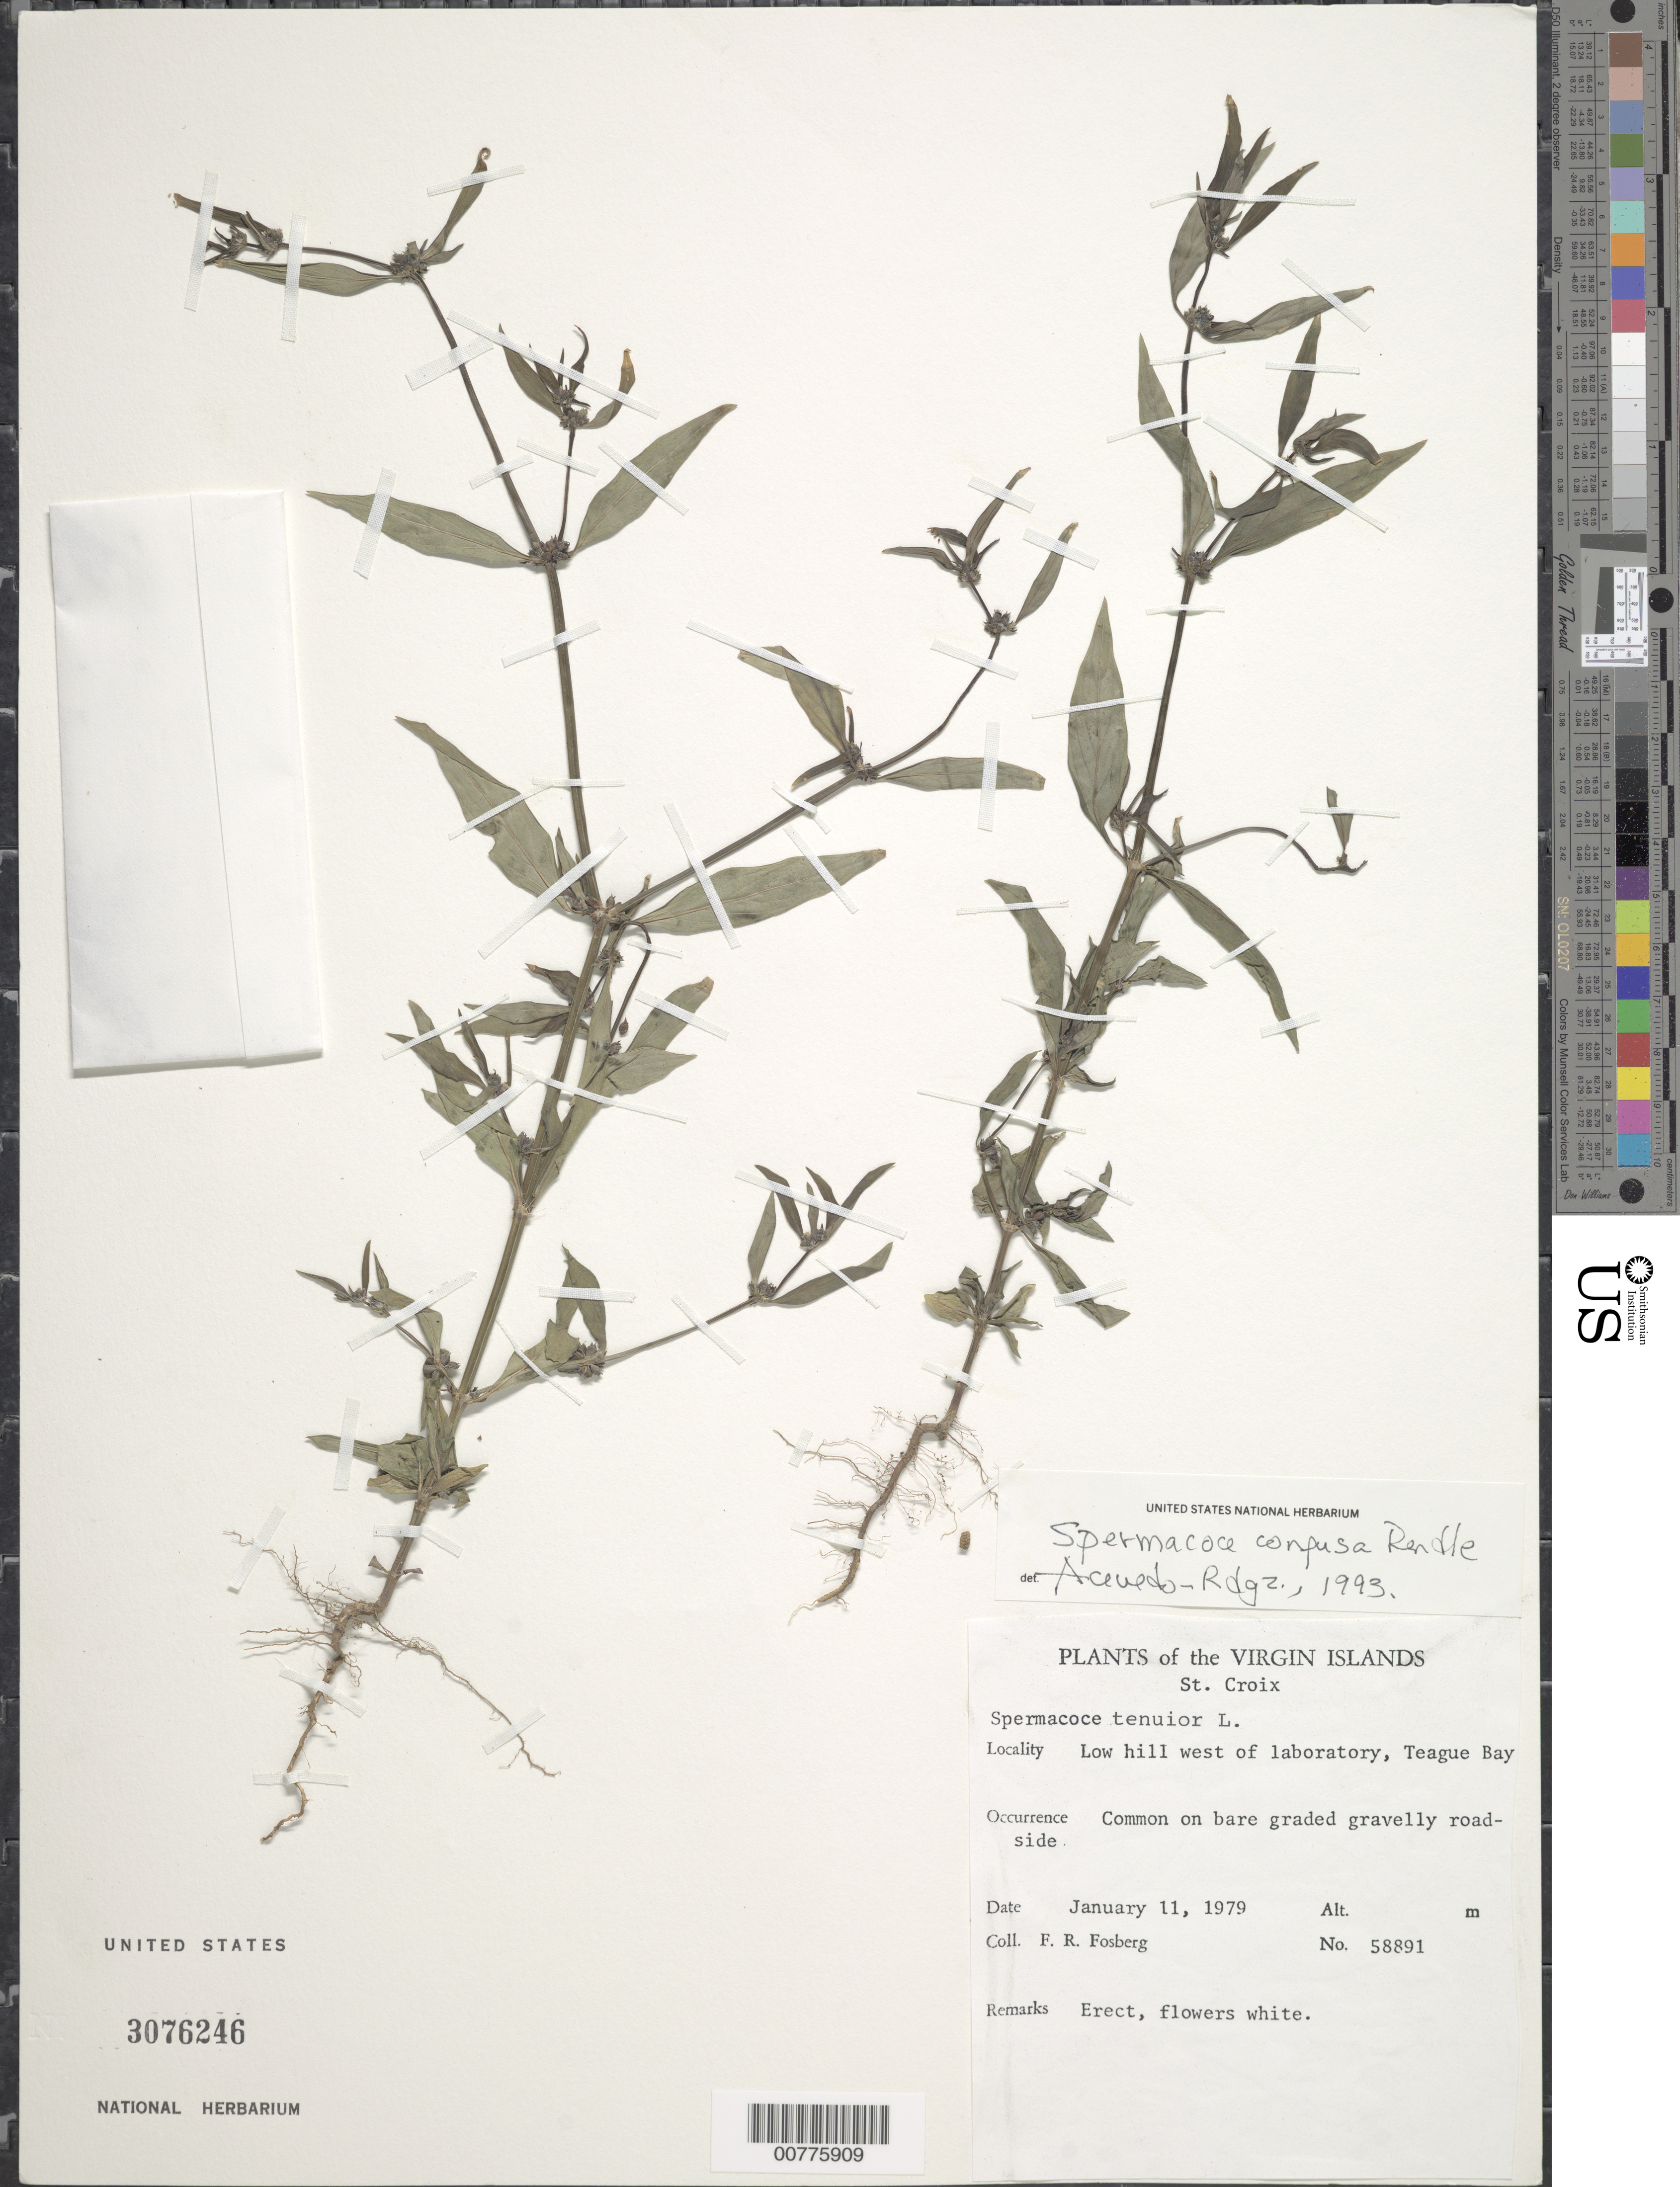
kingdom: Plantae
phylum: Tracheophyta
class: Magnoliopsida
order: Gentianales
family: Rubiaceae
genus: Spermacoce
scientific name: Spermacoce tenuior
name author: L.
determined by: Acevedo-Rodríguez, P., (BOT), Smithsonian Institution - National Museum of Natural History (UNITED STATES)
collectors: F. R. Fosberg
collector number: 58891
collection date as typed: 11 Jan 1979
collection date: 1979-01-11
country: U.S. Virgin Islands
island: St. Croix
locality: Low hill west of laboratory, Teague Bay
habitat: Common on bare graded gravelly roadside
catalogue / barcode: US 3076246